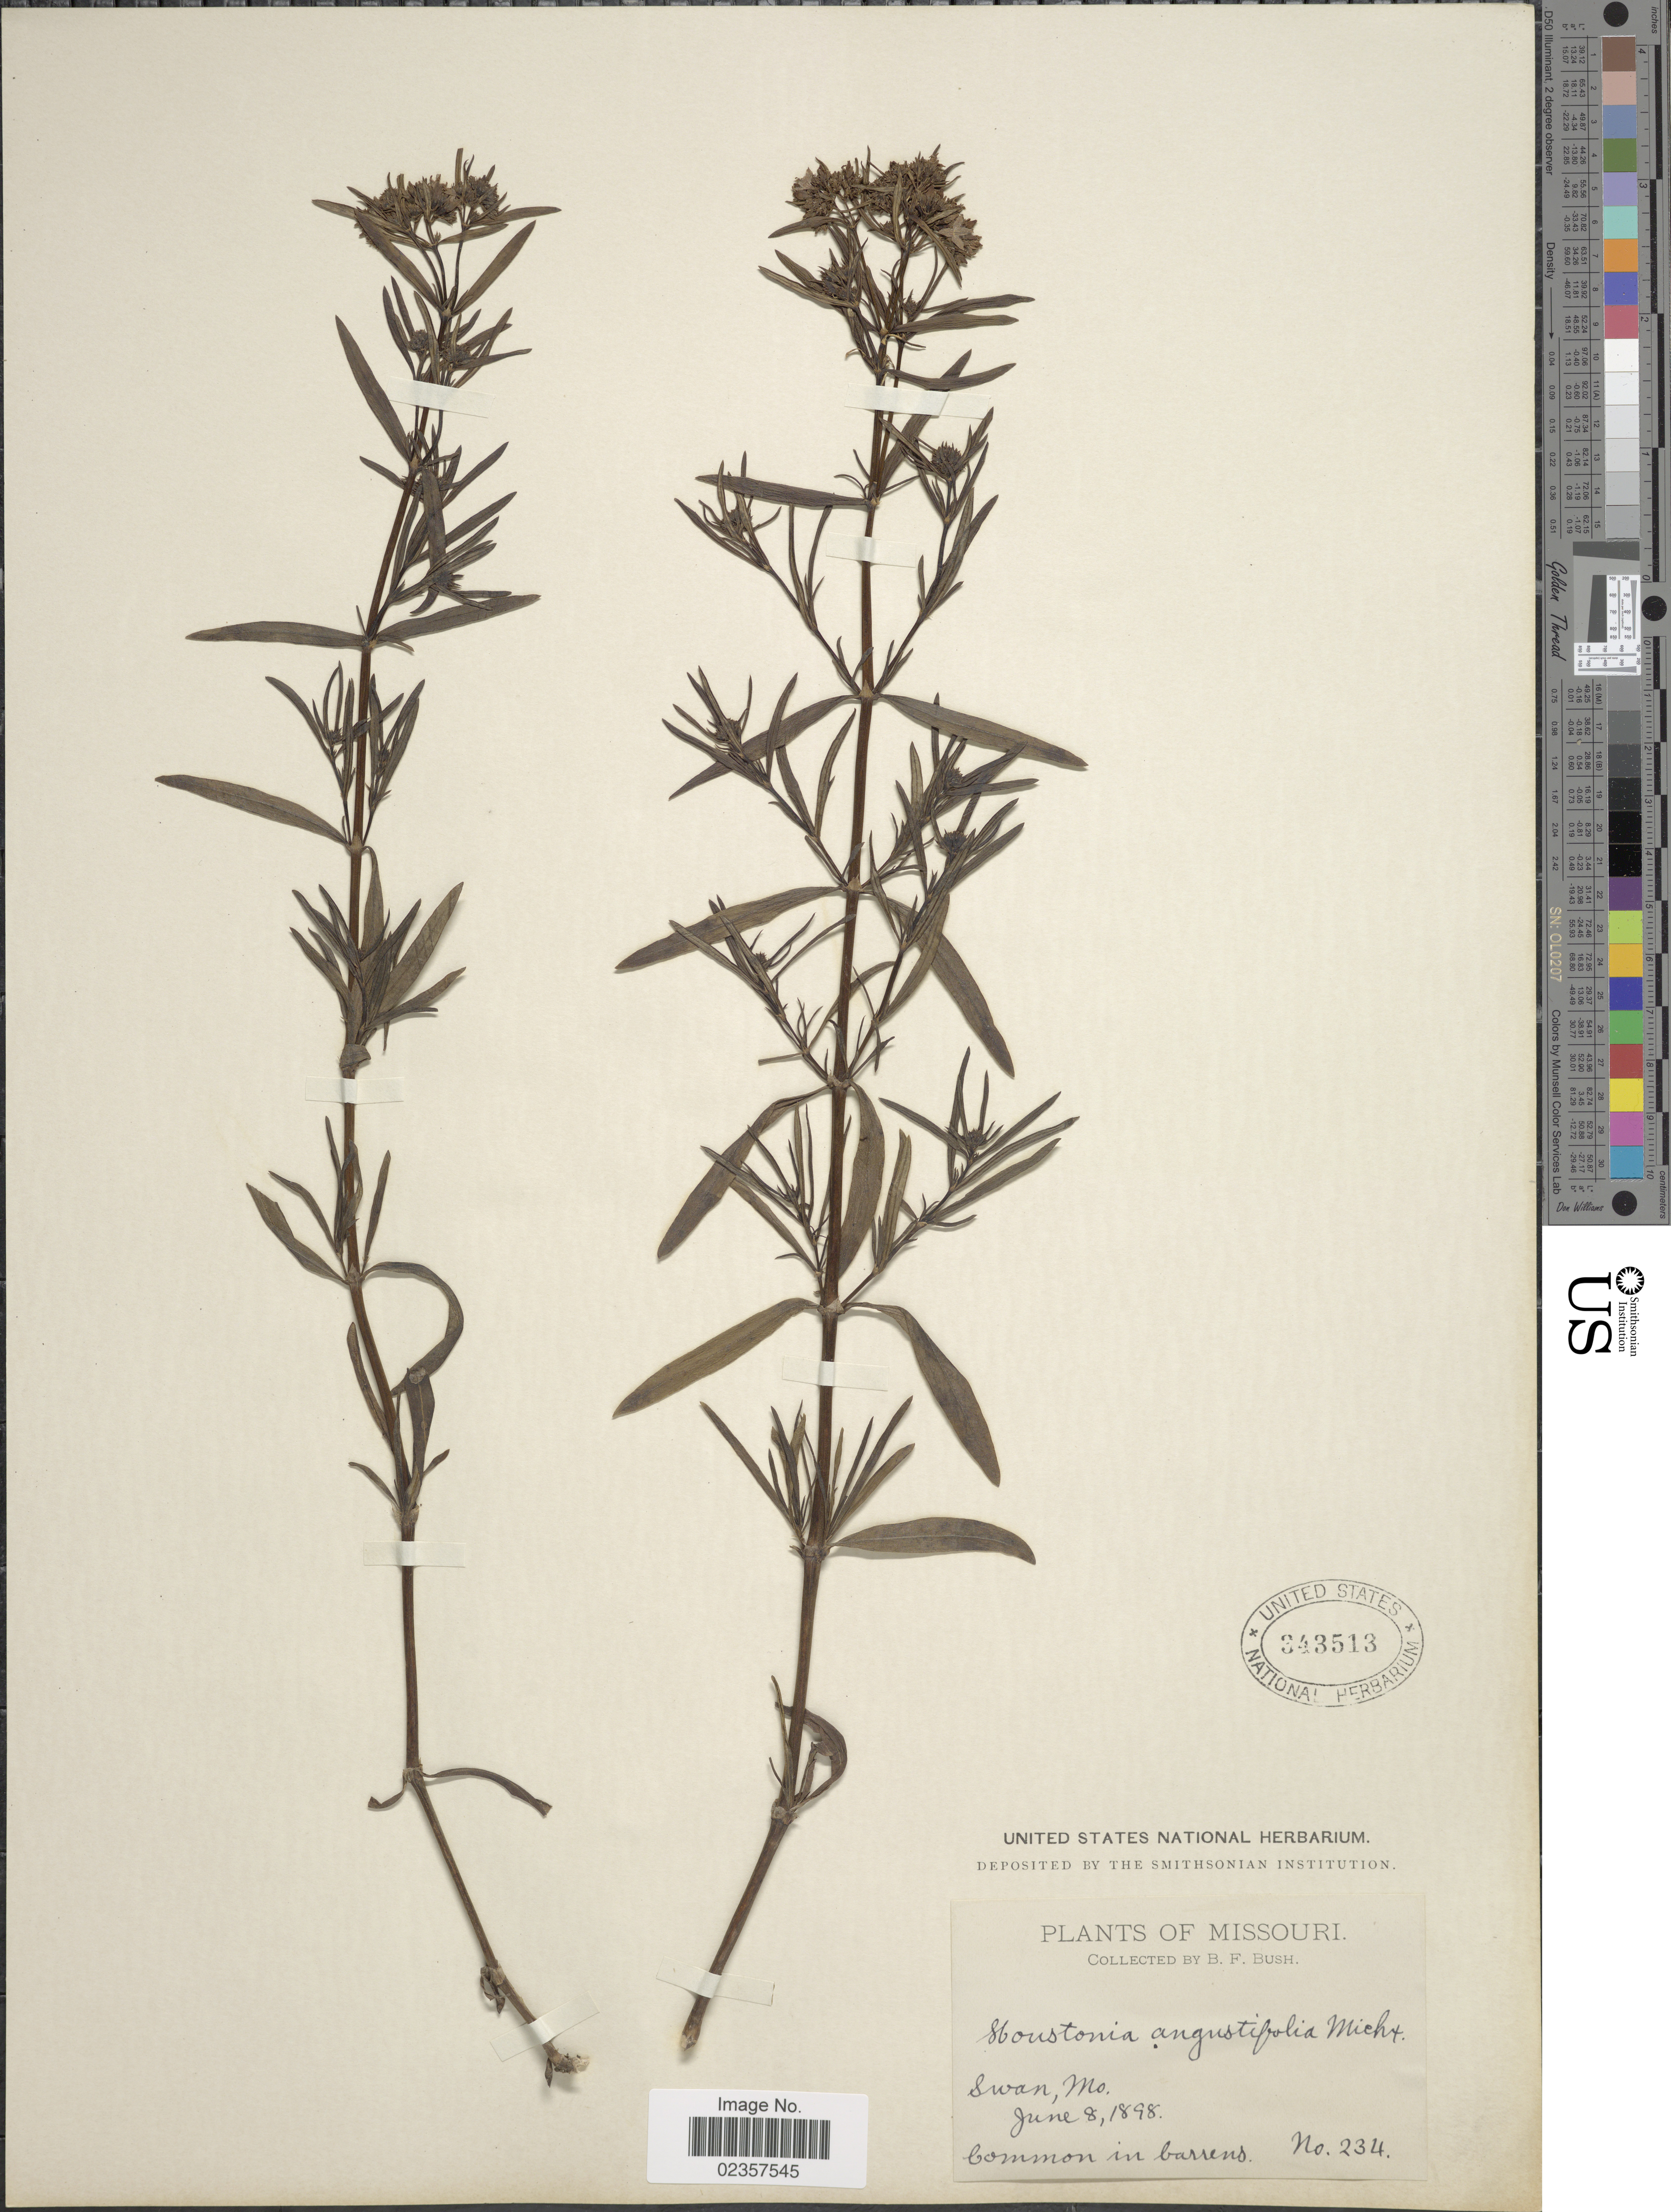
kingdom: Plantae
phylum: Tracheophyta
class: Magnoliopsida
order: Gentianales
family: Rubiaceae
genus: Houstonia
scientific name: Houstonia nigricans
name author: (Lam.) Fernald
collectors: B. F. Bush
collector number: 234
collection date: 1898-06-08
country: United States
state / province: Missouri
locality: Swan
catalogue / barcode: US 343513